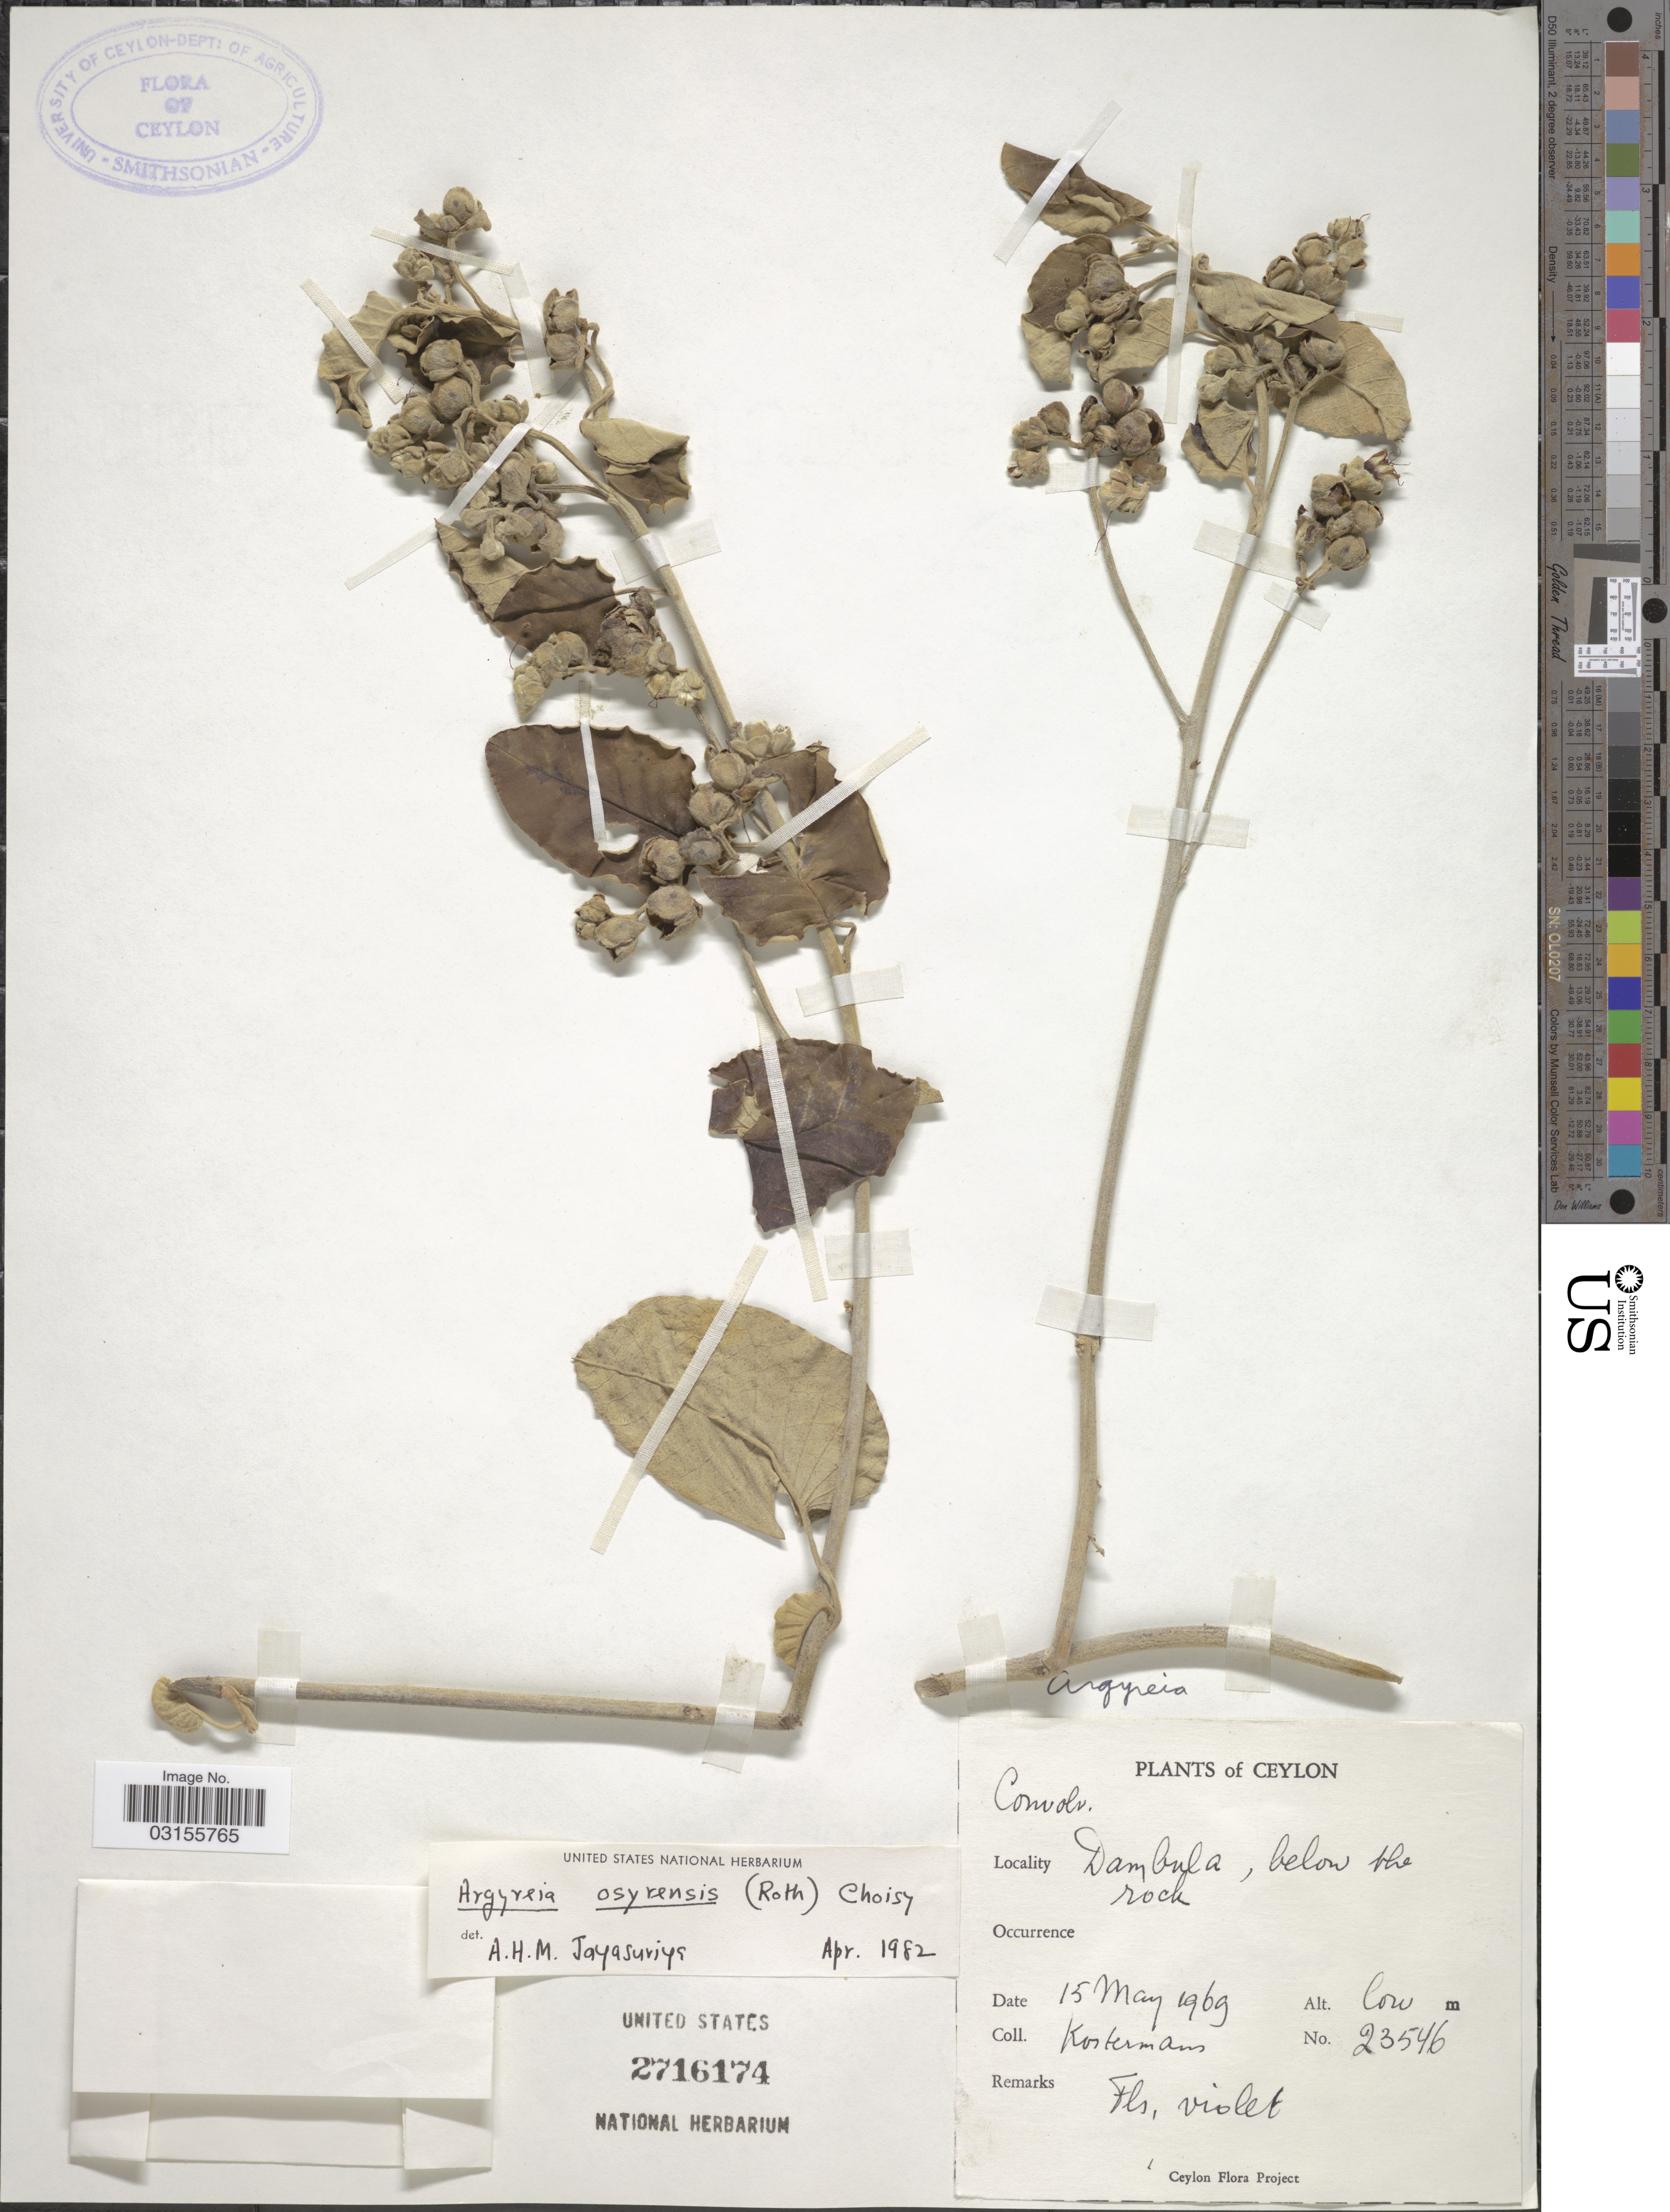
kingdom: Plantae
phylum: Tracheophyta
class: Magnoliopsida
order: Solanales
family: Convolvulaceae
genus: Argyreia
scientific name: Argyreia osyrensis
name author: Choisy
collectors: Kostermans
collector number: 23546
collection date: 1969-05-15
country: Sri Lanka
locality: Ceylon. Dambula, below the rock.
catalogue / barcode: US 2716174